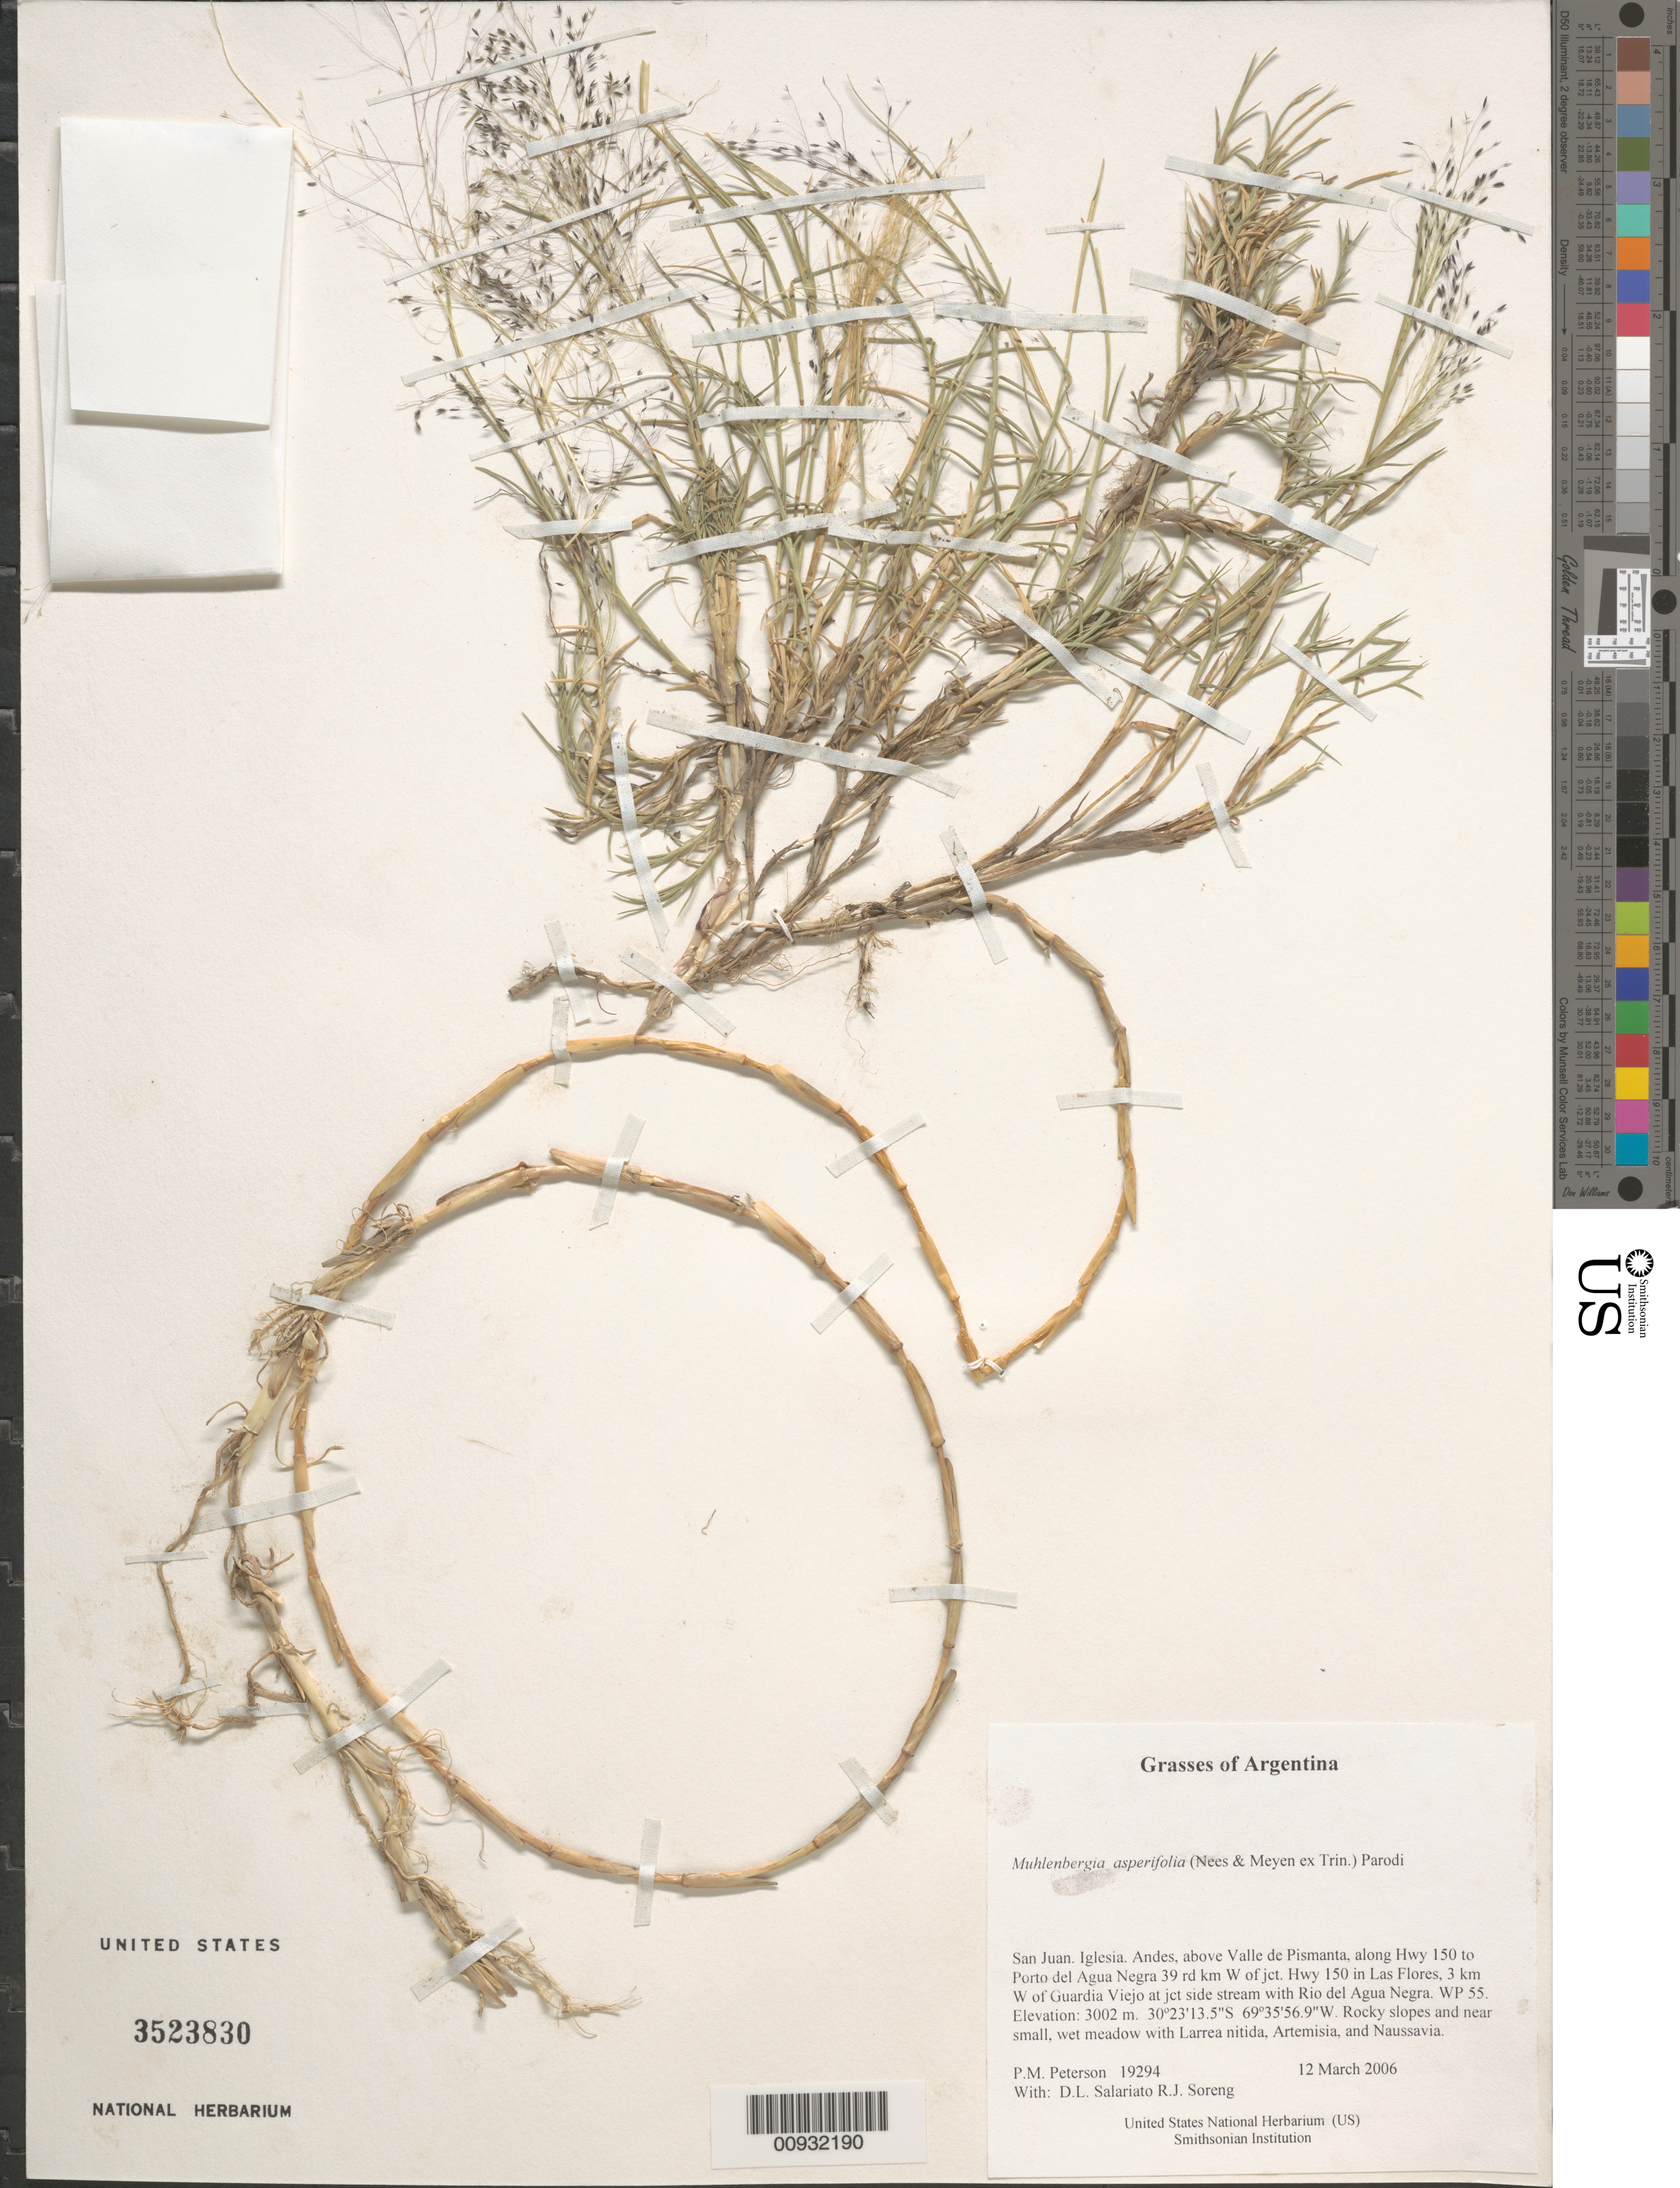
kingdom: Plantae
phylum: Tracheophyta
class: Liliopsida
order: Poales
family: Poaceae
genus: Muhlenbergia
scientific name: Muhlenbergia asperifolia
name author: (Nees & Meyen ex Trin.) Parodi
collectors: P. M. Peterson, R. J. Soreng, D. Salariato & A. Panizza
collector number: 19294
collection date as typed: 12 Mar 2006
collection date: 2006-03-12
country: Argentina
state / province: San Juan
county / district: Iglesia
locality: Andes, above Valle de Pismanta, along Hwy 150 to Porto del Agua Negra 39 rd km W of jct. Hwy 150 in Las Flores, 3 km W of Guardia Viejo at jct side stream with Rio del Agua Negra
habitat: Rocky slopes and near small, wet meadow with Larrea nitida, Artemisia, and Naussavia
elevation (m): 3002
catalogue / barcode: US 3523830